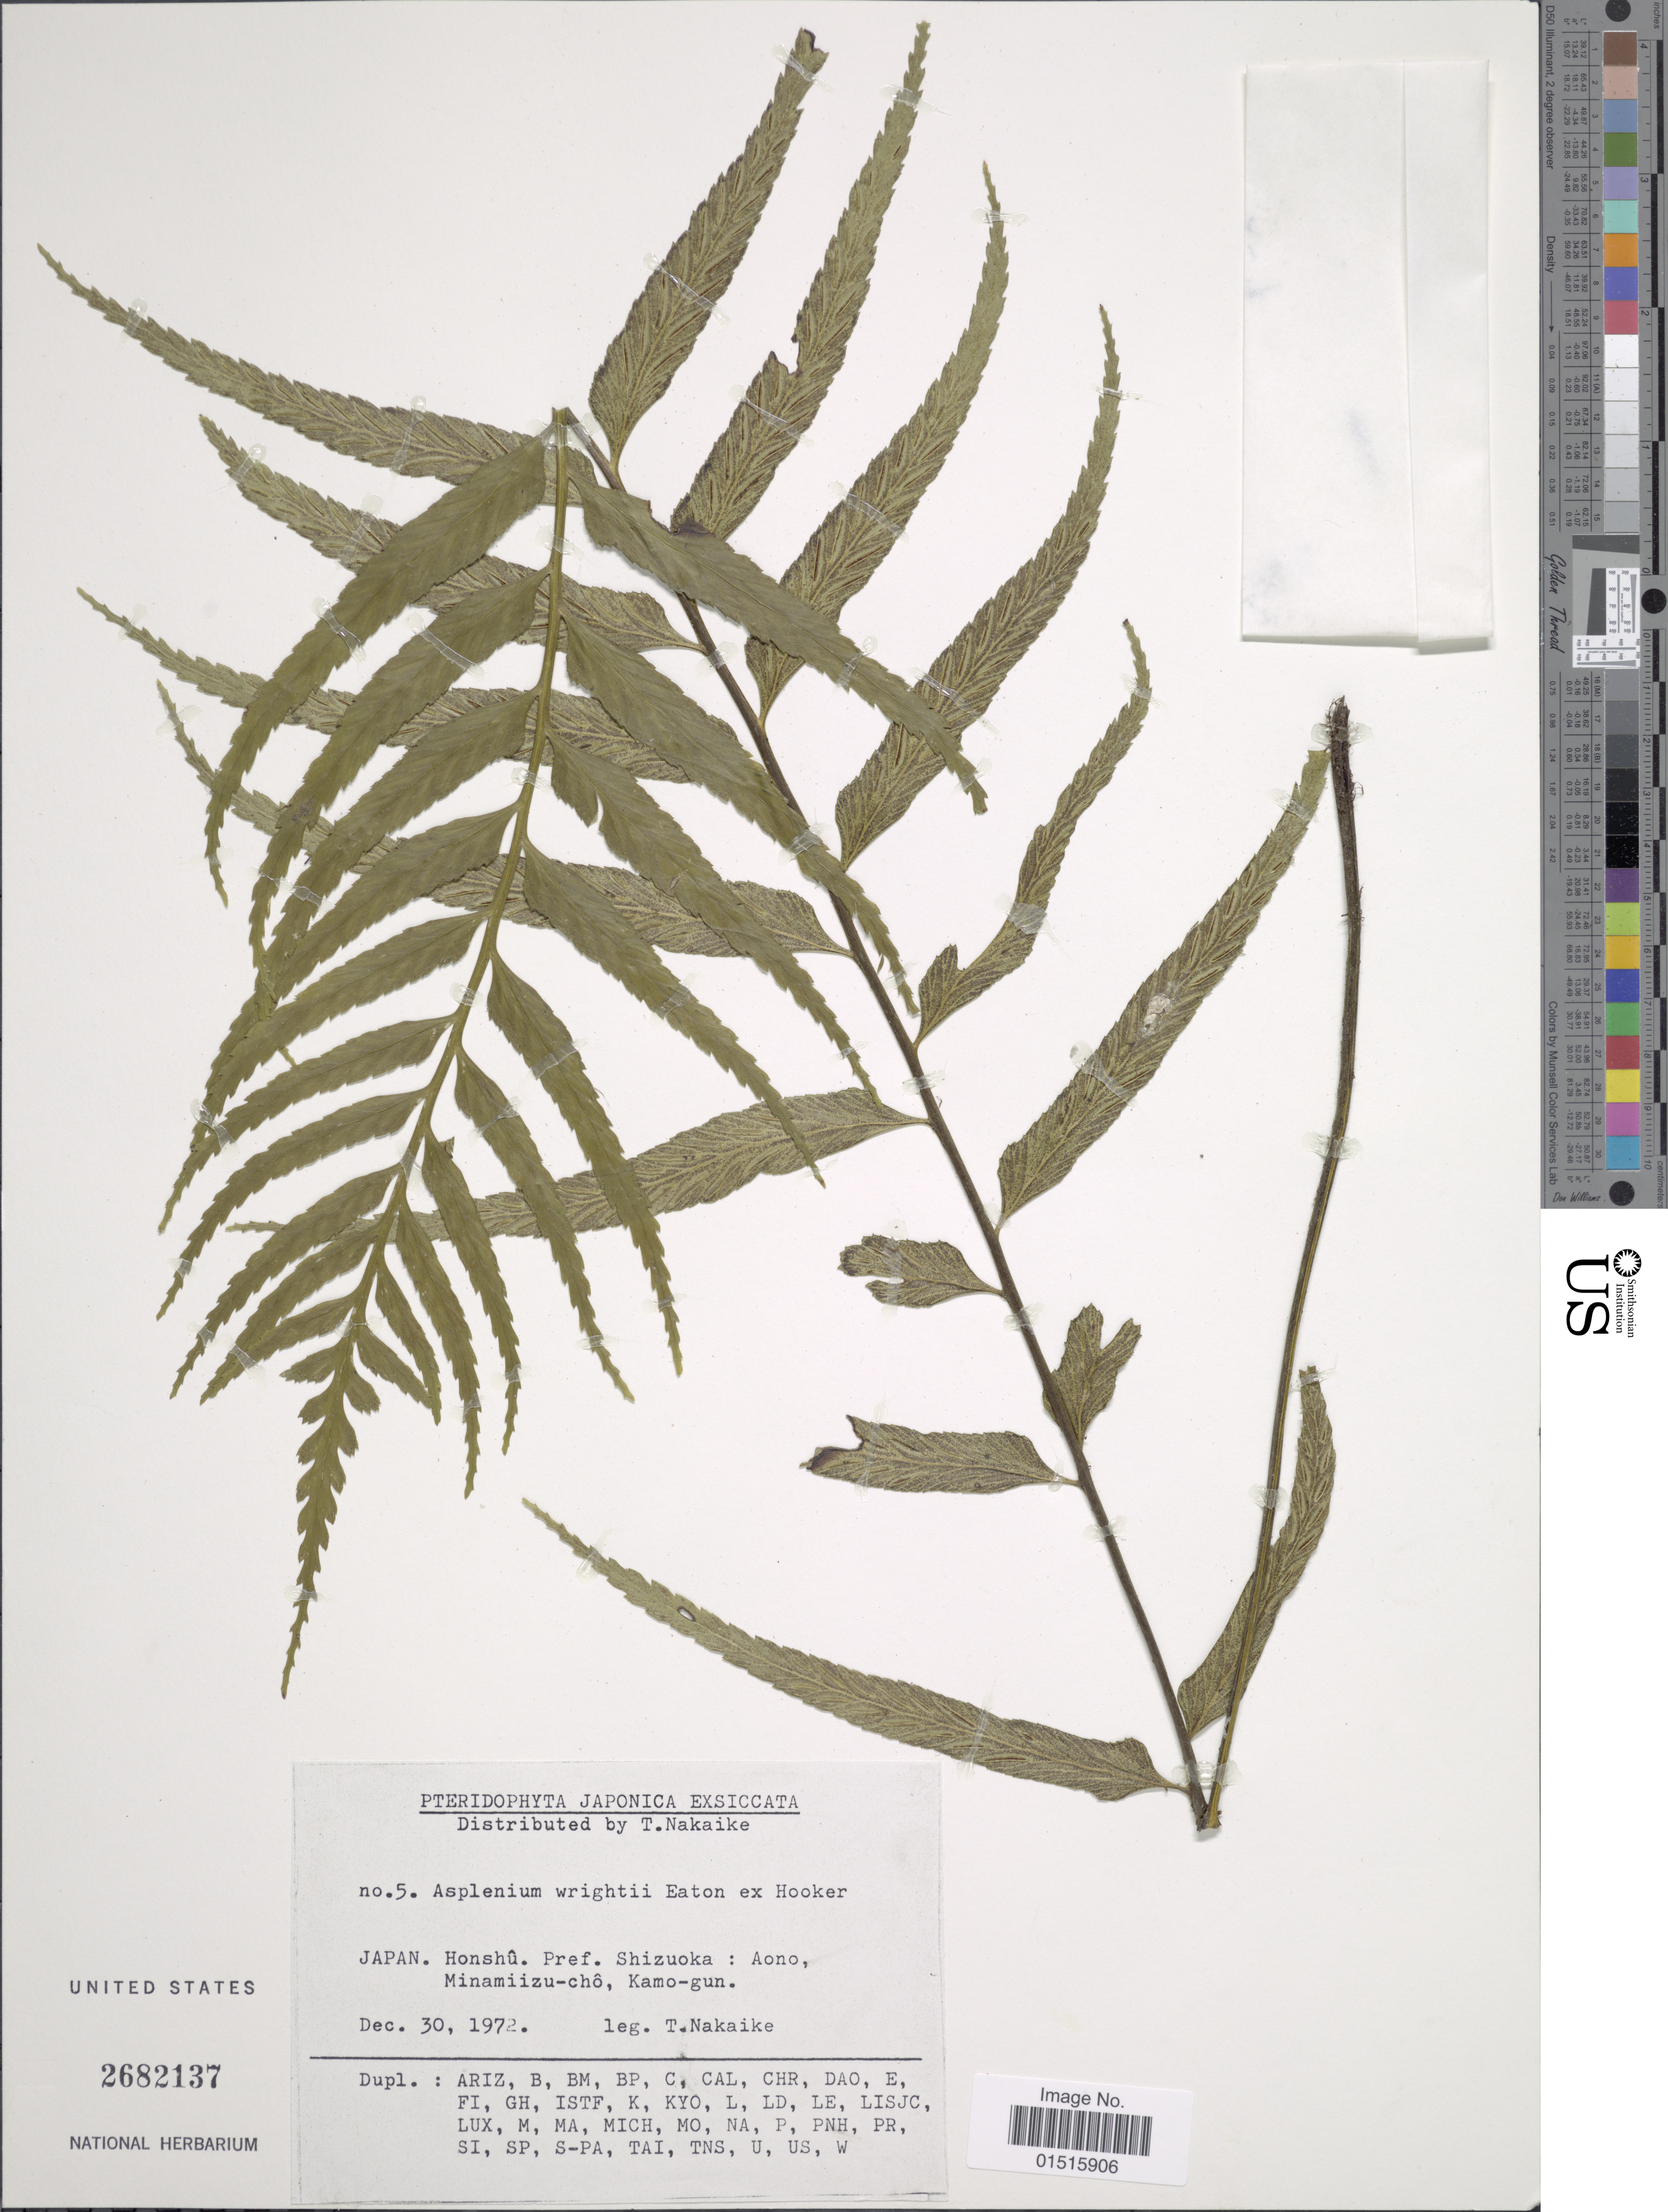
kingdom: Plantae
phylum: Tracheophyta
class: Polypodiopsida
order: Polypodiales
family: Aspleniaceae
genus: Asplenium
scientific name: Asplenium wrightii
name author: D.C. Eaton ex Hook.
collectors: T. Nakaike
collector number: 5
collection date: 1972-12-30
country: Japan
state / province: Sizuoka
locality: Honshu. Pref. Shizuoka; Aono, Minamiizu-cho, Kamo-gun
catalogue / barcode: US 2682137